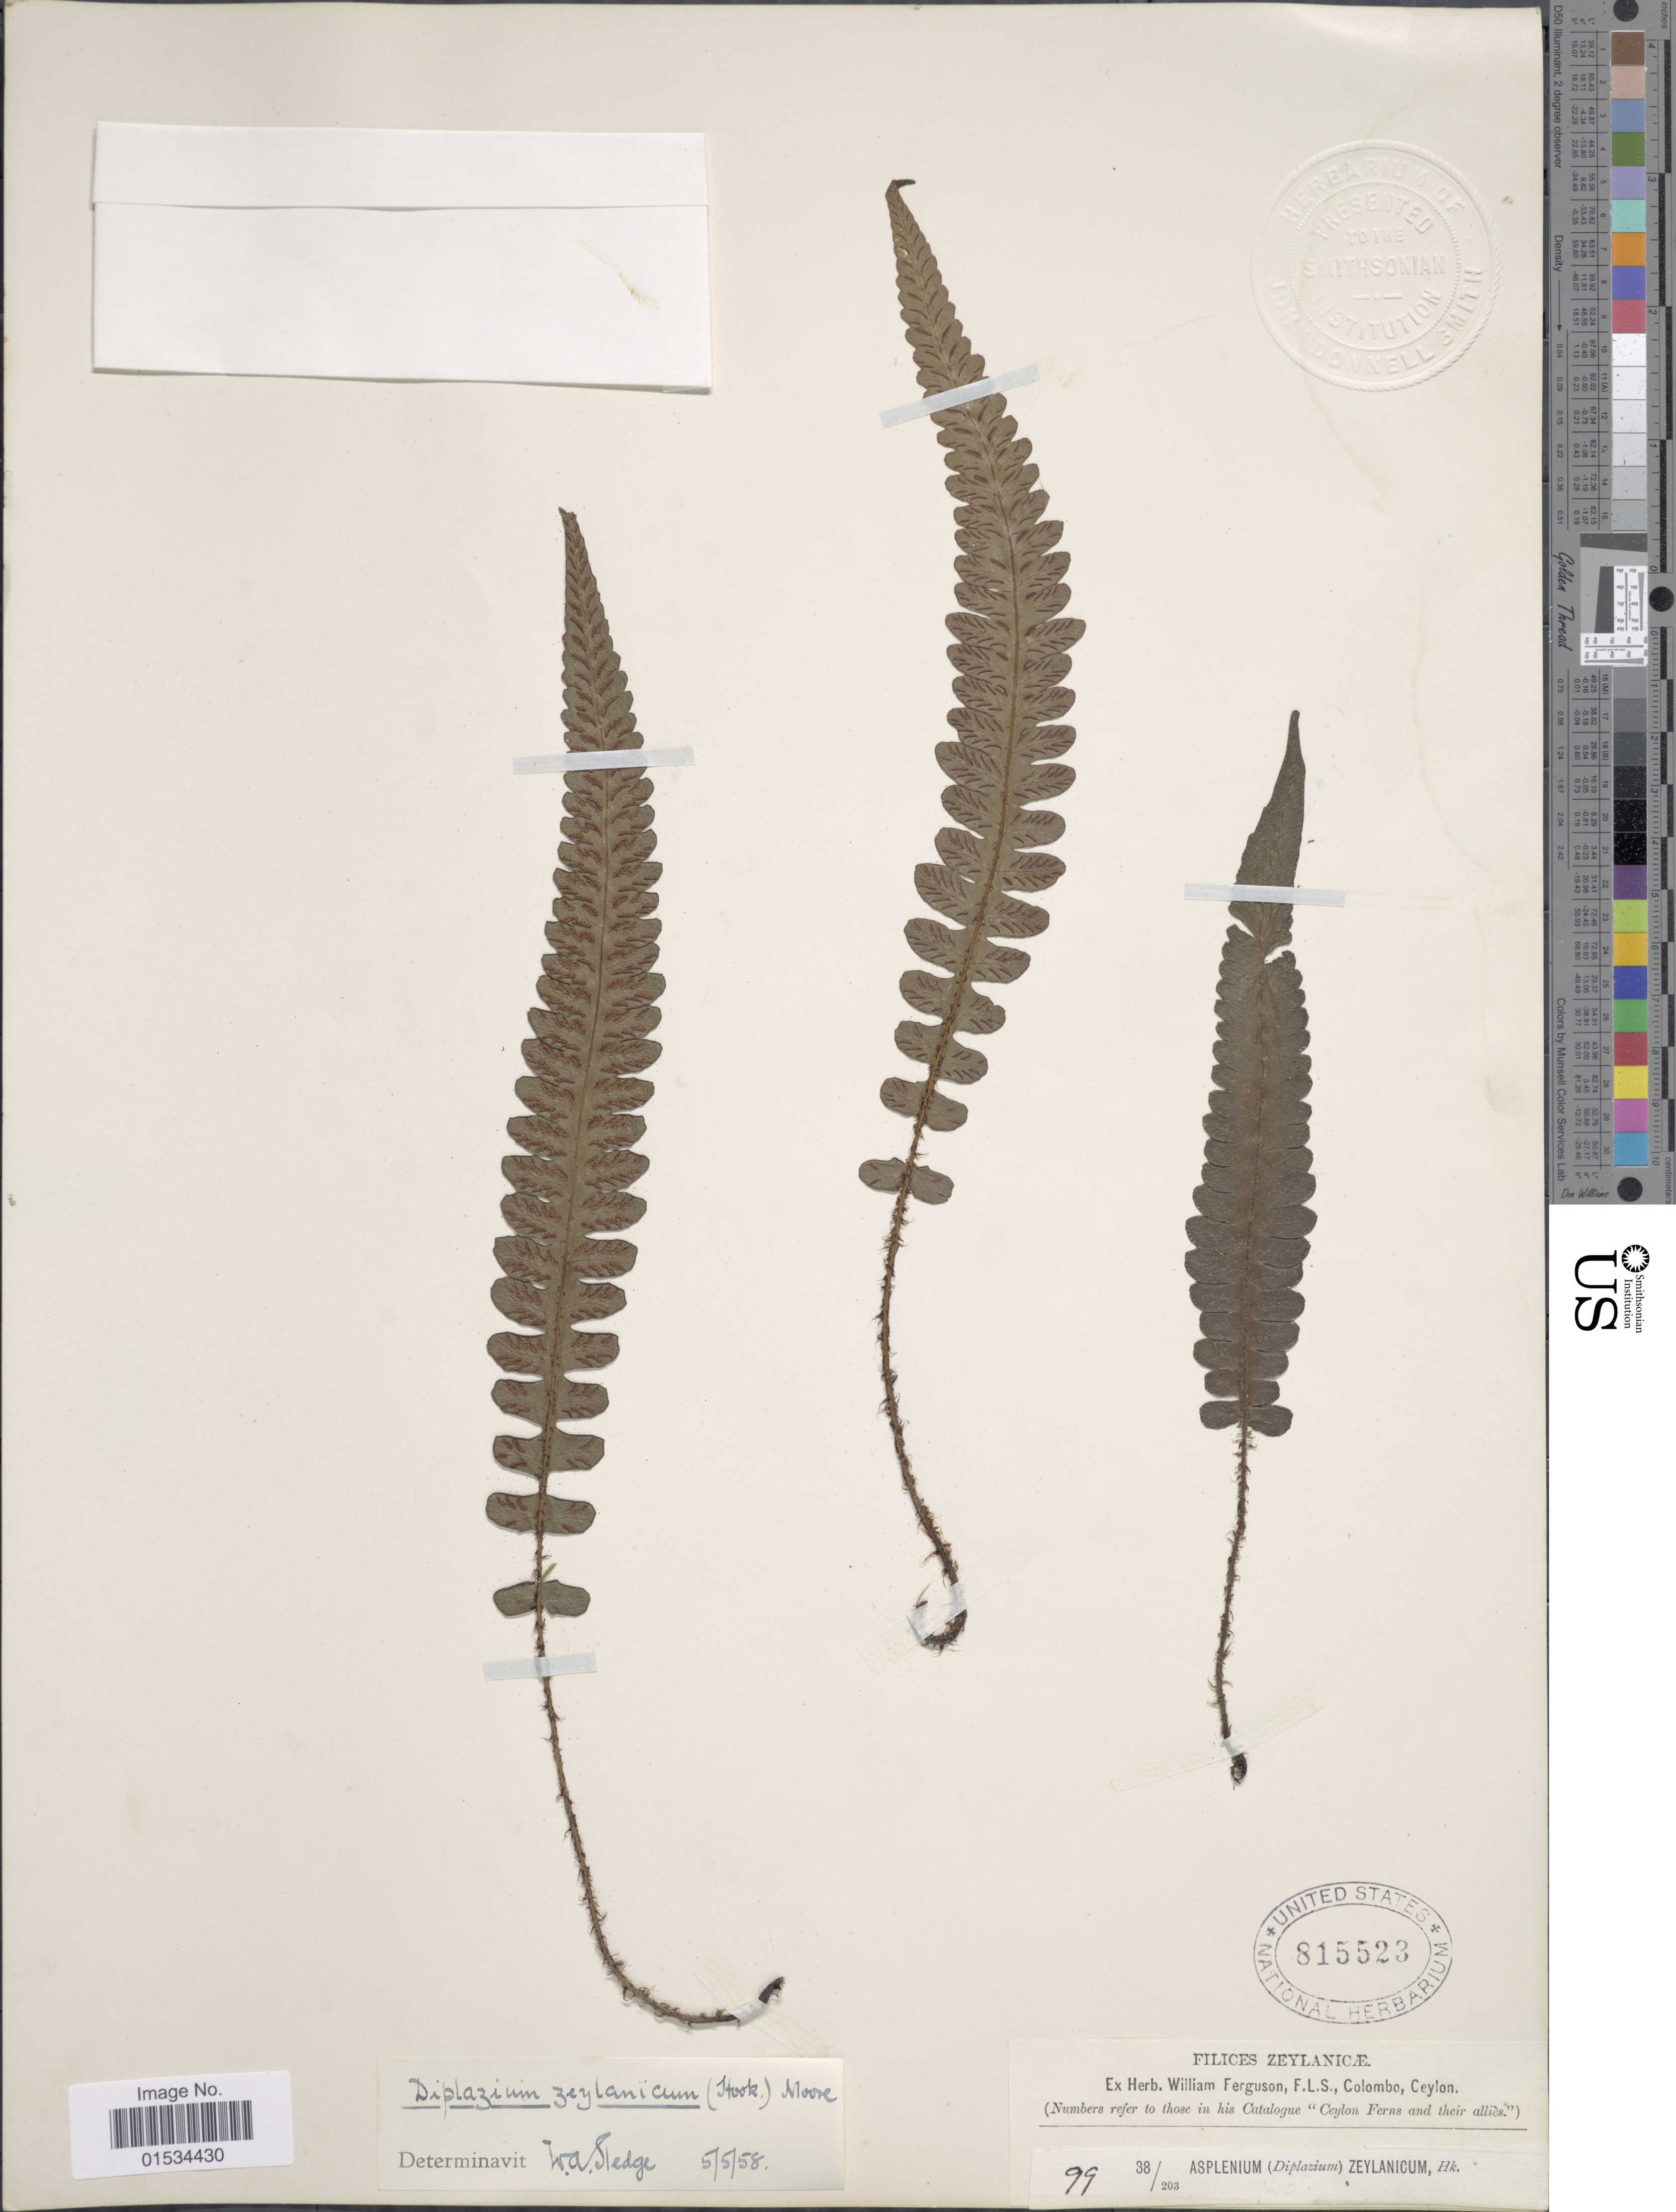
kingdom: Plantae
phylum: Tracheophyta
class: Polypodiopsida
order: Polypodiales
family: Athyriaceae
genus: Diplazium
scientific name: Diplazium zeylanicum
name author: (Hook.) T. Moore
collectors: ex herb. William Ferguson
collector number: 99 38/203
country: Sri Lanka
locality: Zeylanicae [interpreted]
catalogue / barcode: US 815523